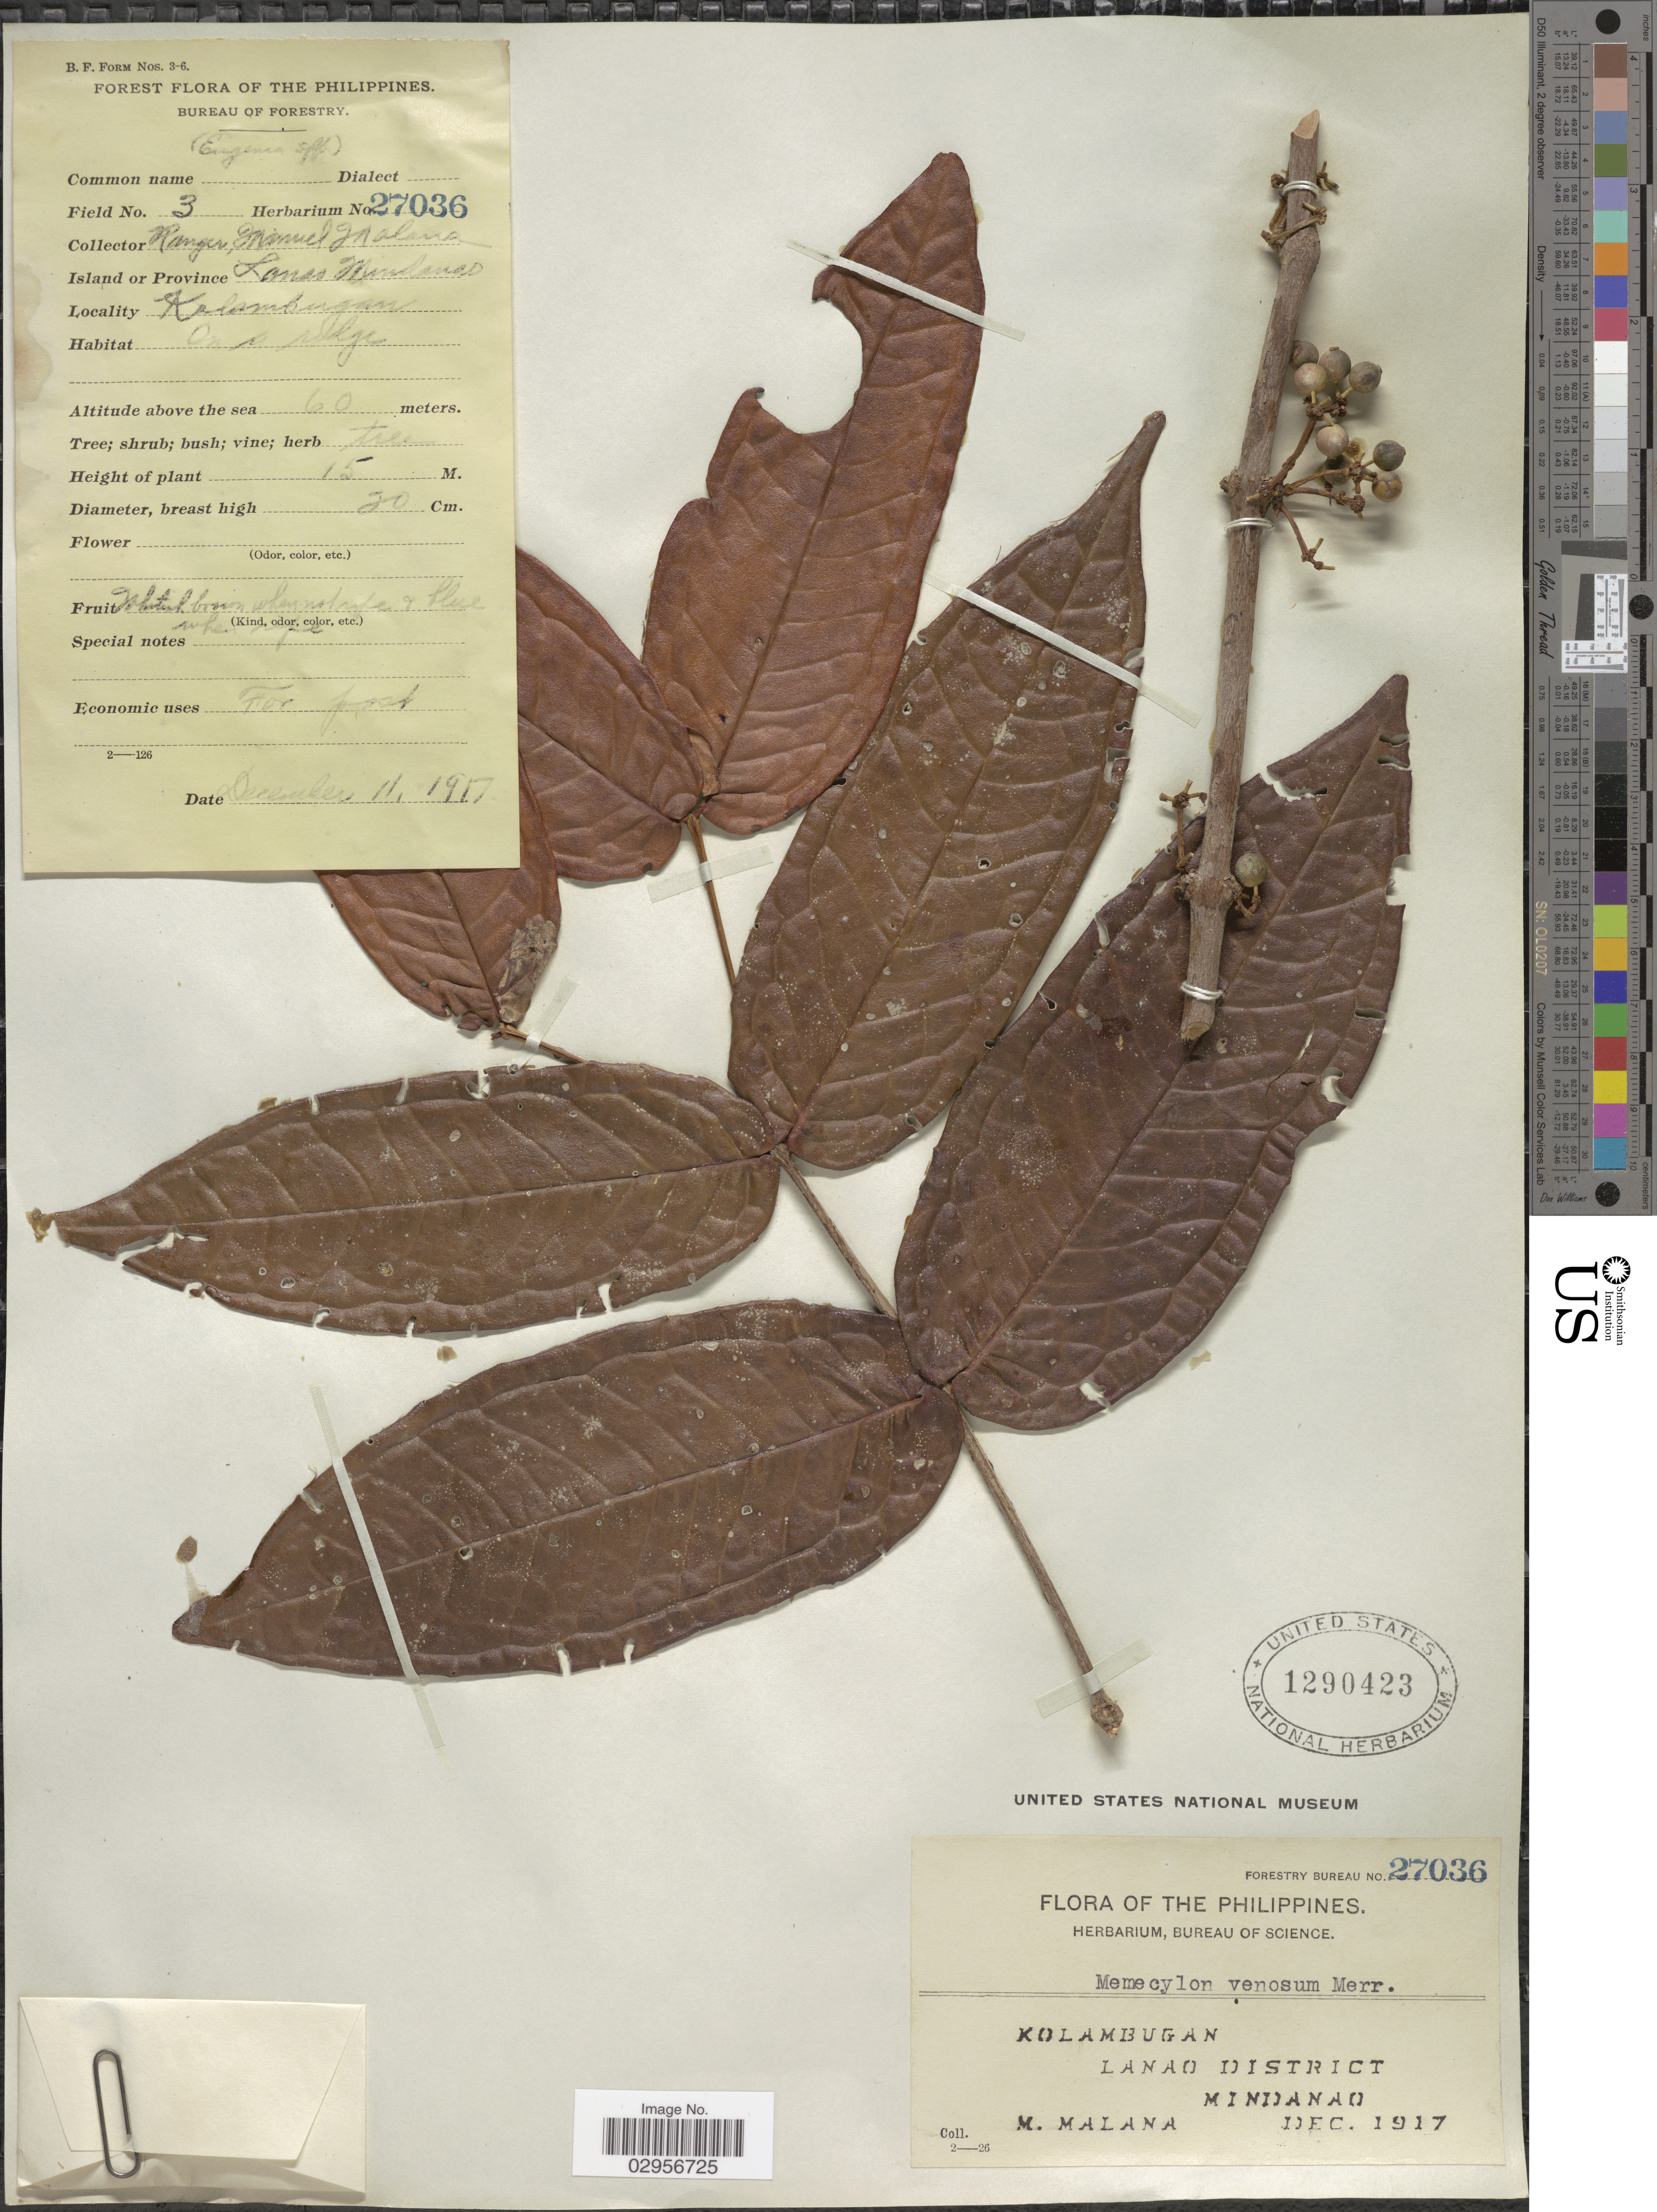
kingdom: Plantae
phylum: Tracheophyta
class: Magnoliopsida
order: Myrtales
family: Melastomataceae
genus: Memecylon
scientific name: Memecylon venosum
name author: Merr.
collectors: M. Malana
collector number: Forestry Bureau 27036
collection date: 1917-12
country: Philippines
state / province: Northern Mindanao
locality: Kolambugan, Lanao District.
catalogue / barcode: US 1290423